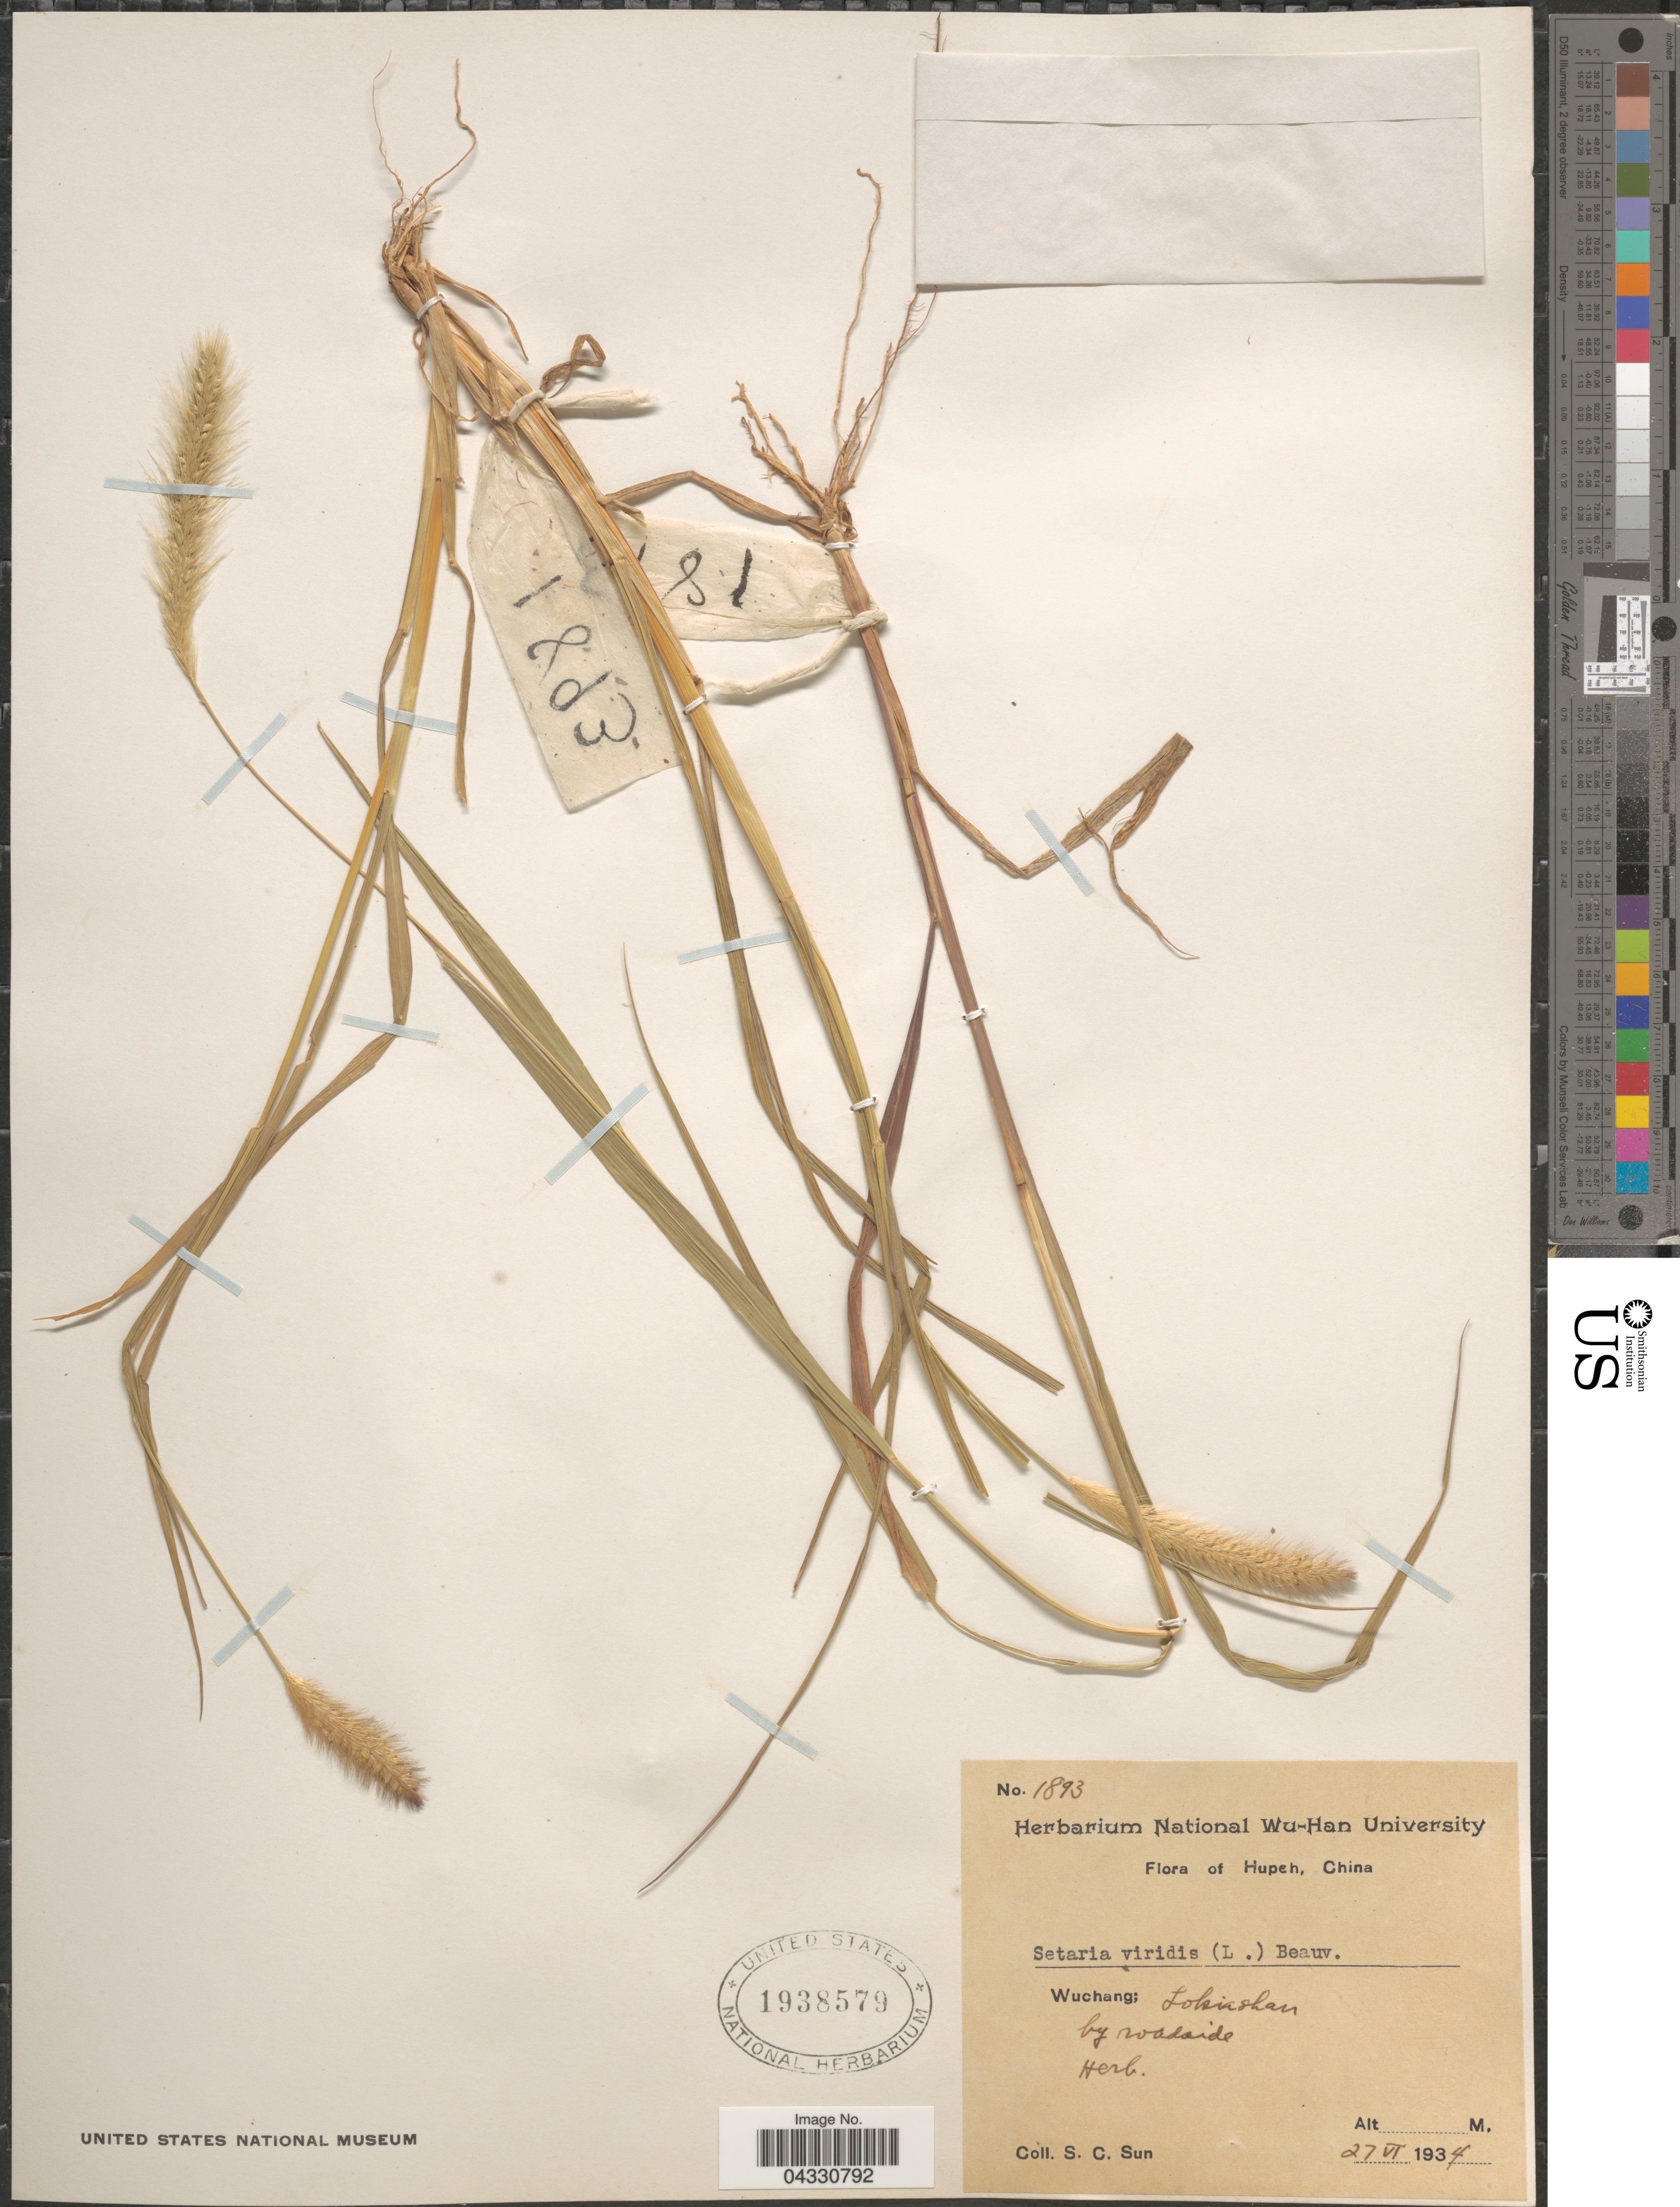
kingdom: Plantae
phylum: Tracheophyta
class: Liliopsida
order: Poales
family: Poaceae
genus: Setaria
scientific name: Setaria viridis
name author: (L.) P. Beauv.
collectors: S. C. Sun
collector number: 1893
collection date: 1934-06-27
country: China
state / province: Hubei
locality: Hupeh. Wuchang: Lokiashan by roadside.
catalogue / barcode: US 1938579